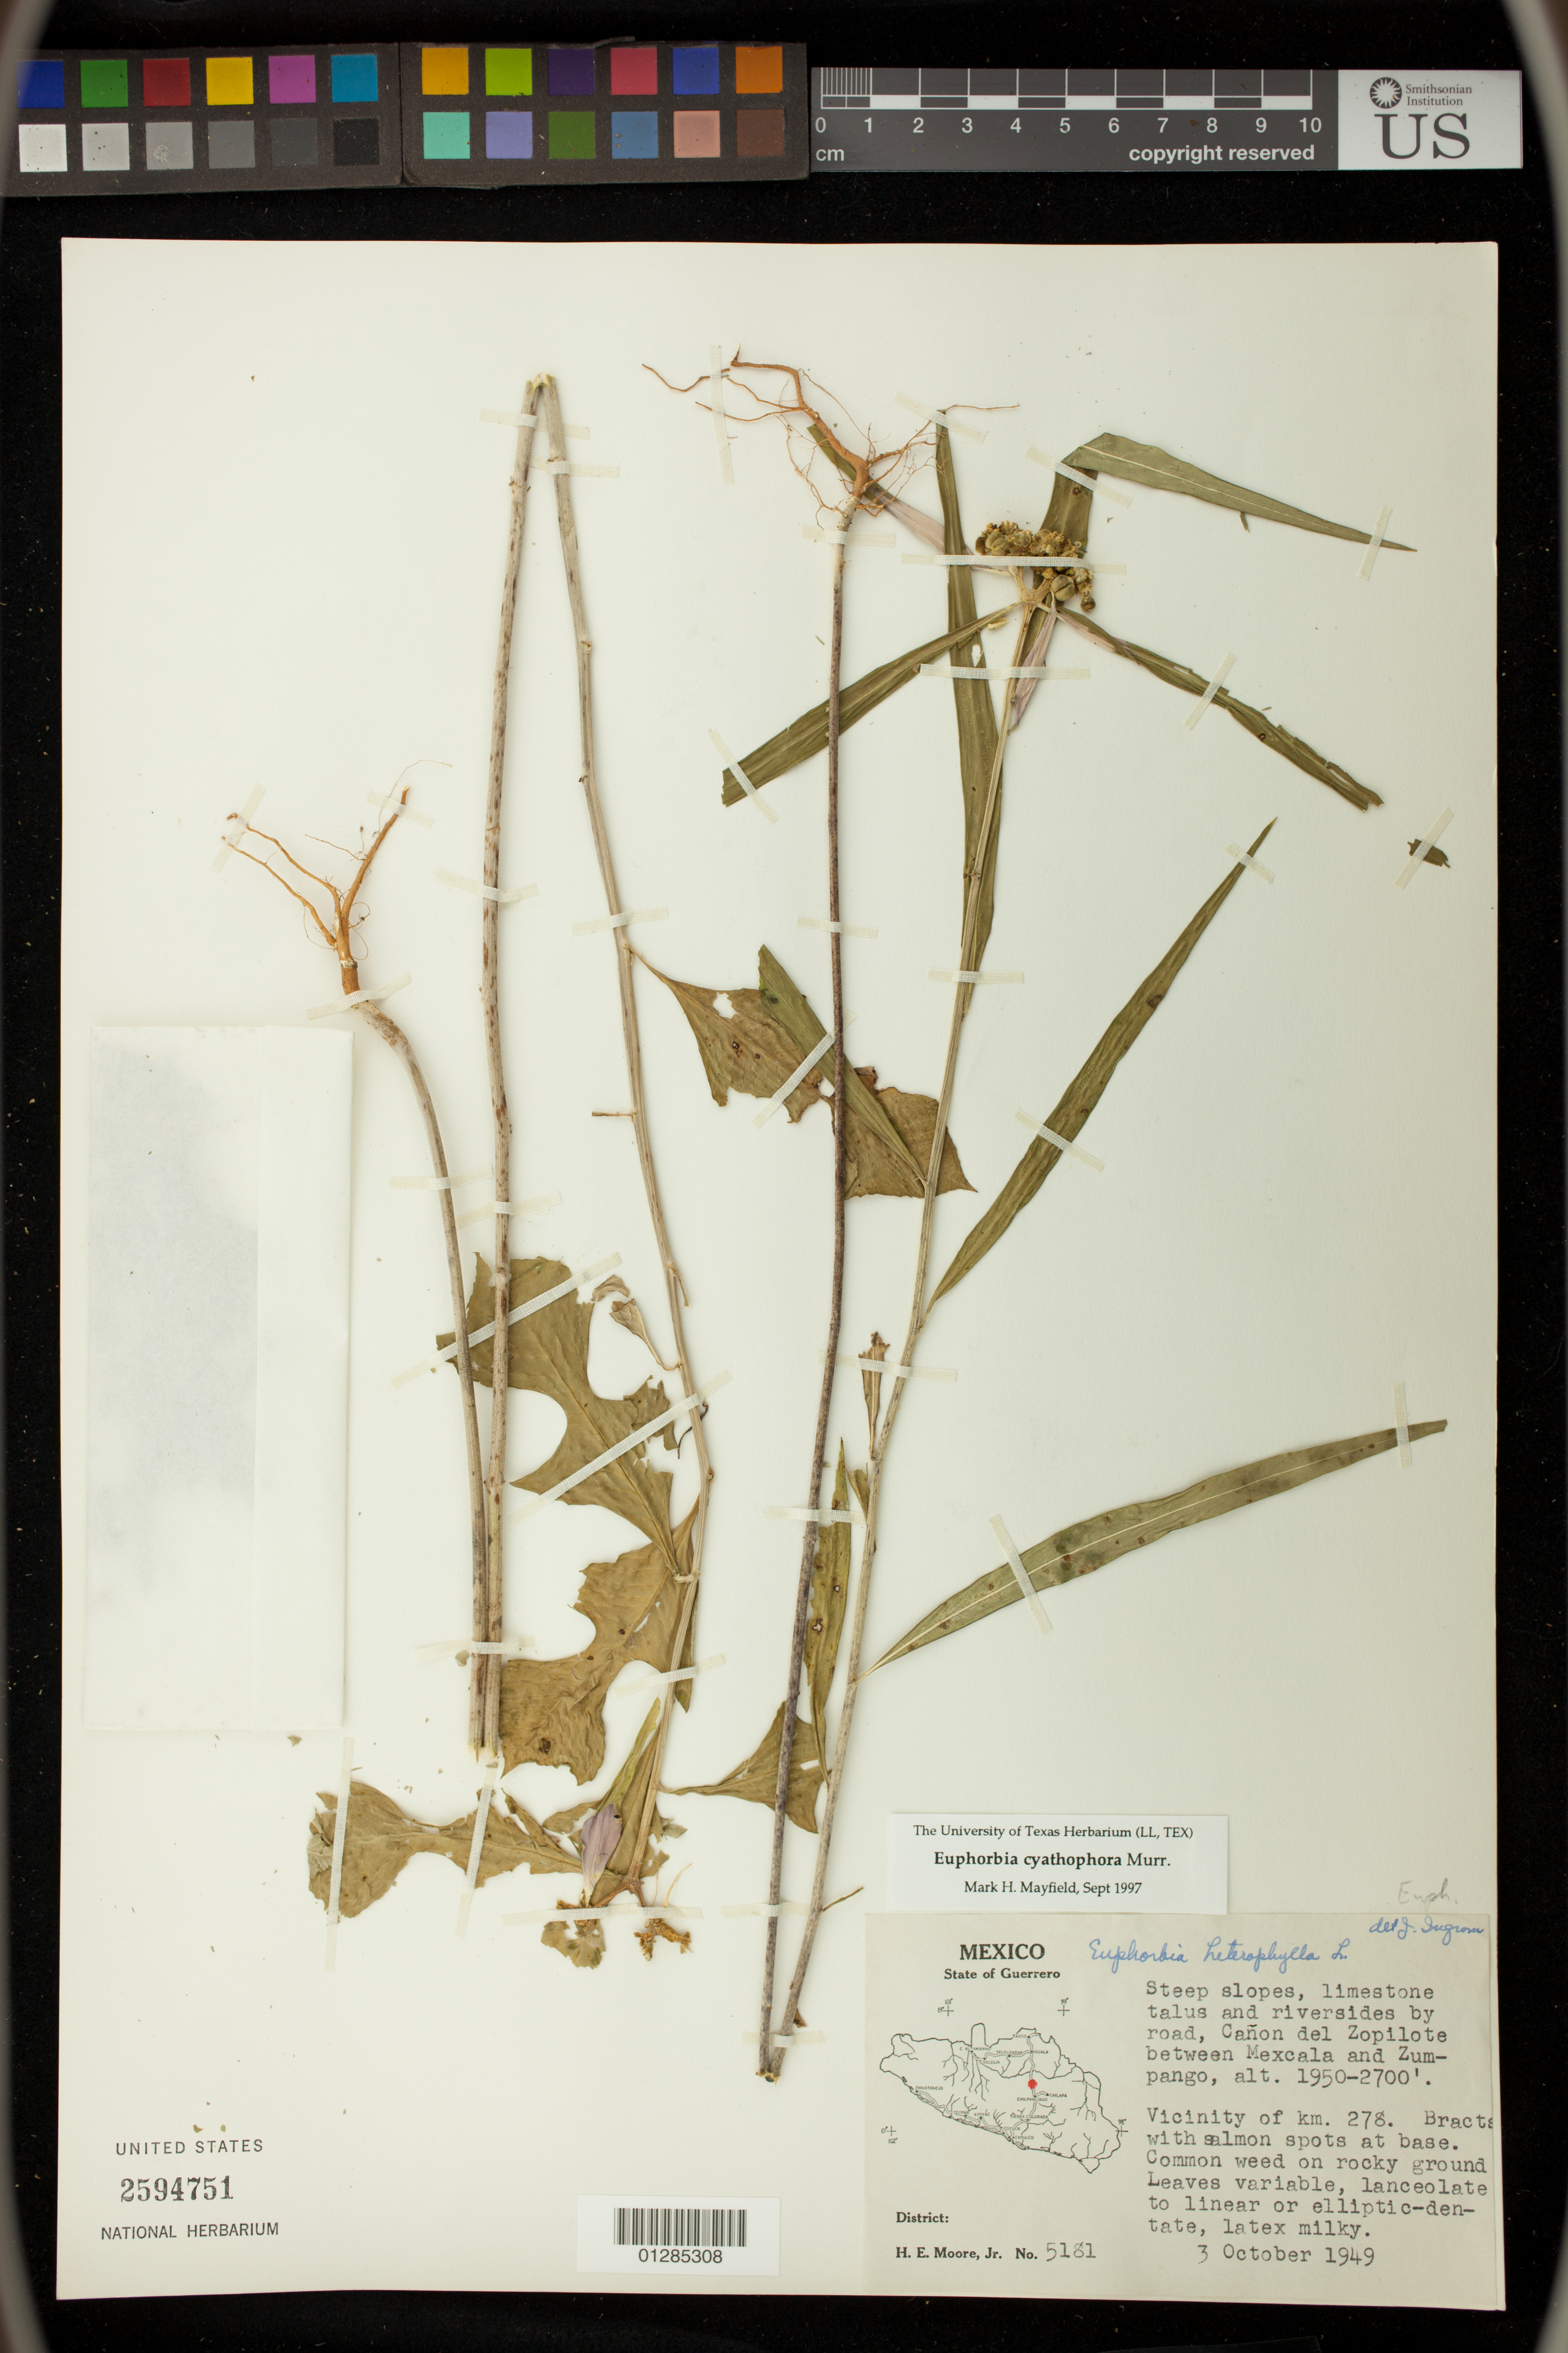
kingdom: Plantae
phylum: Tracheophyta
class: Magnoliopsida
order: Malpighiales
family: Euphorbiaceae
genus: Euphorbia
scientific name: Euphorbia heterophylla var. cyathophora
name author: (Murr.) Griseb.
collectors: H. E. Moore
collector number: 5181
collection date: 1949-10-03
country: Mexico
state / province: Guerrero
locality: by road, Canon del Zopilote between Mexcala and Zumpango. Vicinity of km. 278.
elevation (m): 594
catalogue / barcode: US 2594751